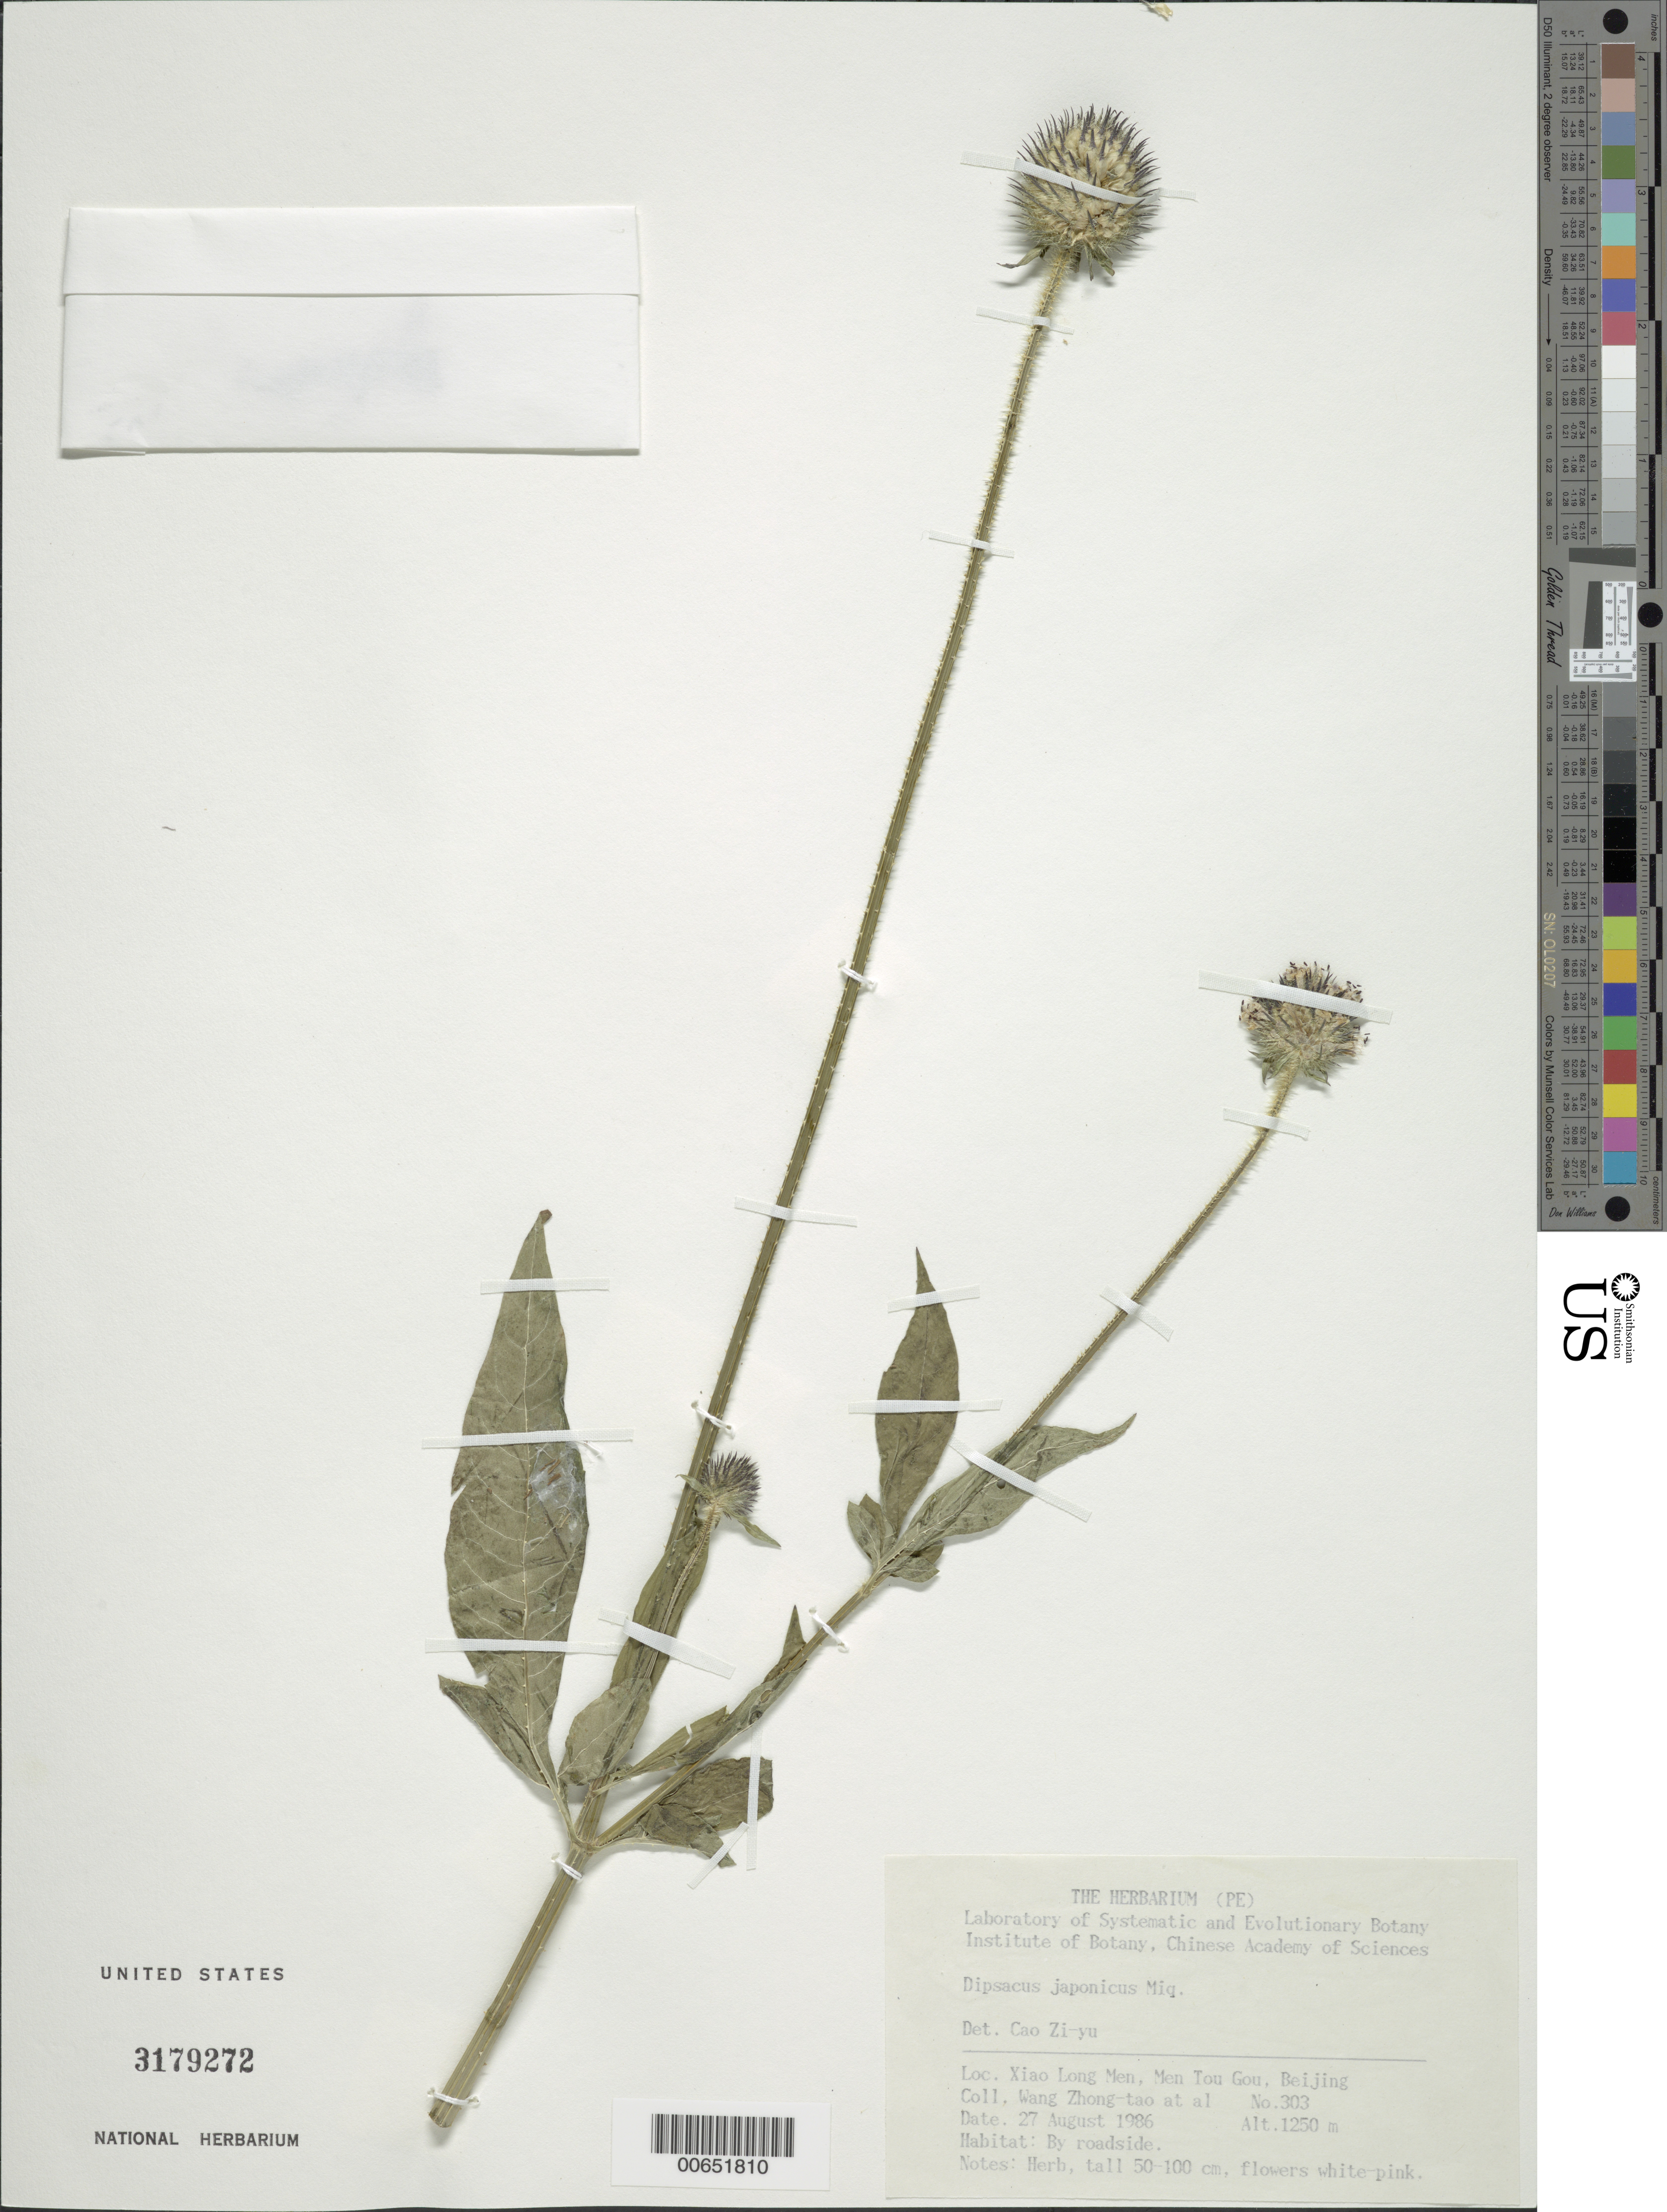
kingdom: Plantae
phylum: Tracheophyta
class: Magnoliopsida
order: Dipsacales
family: Caprifoliaceae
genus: Dipsacus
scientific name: Dipsacus japonicus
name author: Miq.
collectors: W. Zhong-Tao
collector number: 303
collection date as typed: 27 Aug 1986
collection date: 1986-08-27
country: China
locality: Beijing, Xiao Long Men, Men Tou Gou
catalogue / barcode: US 3179272